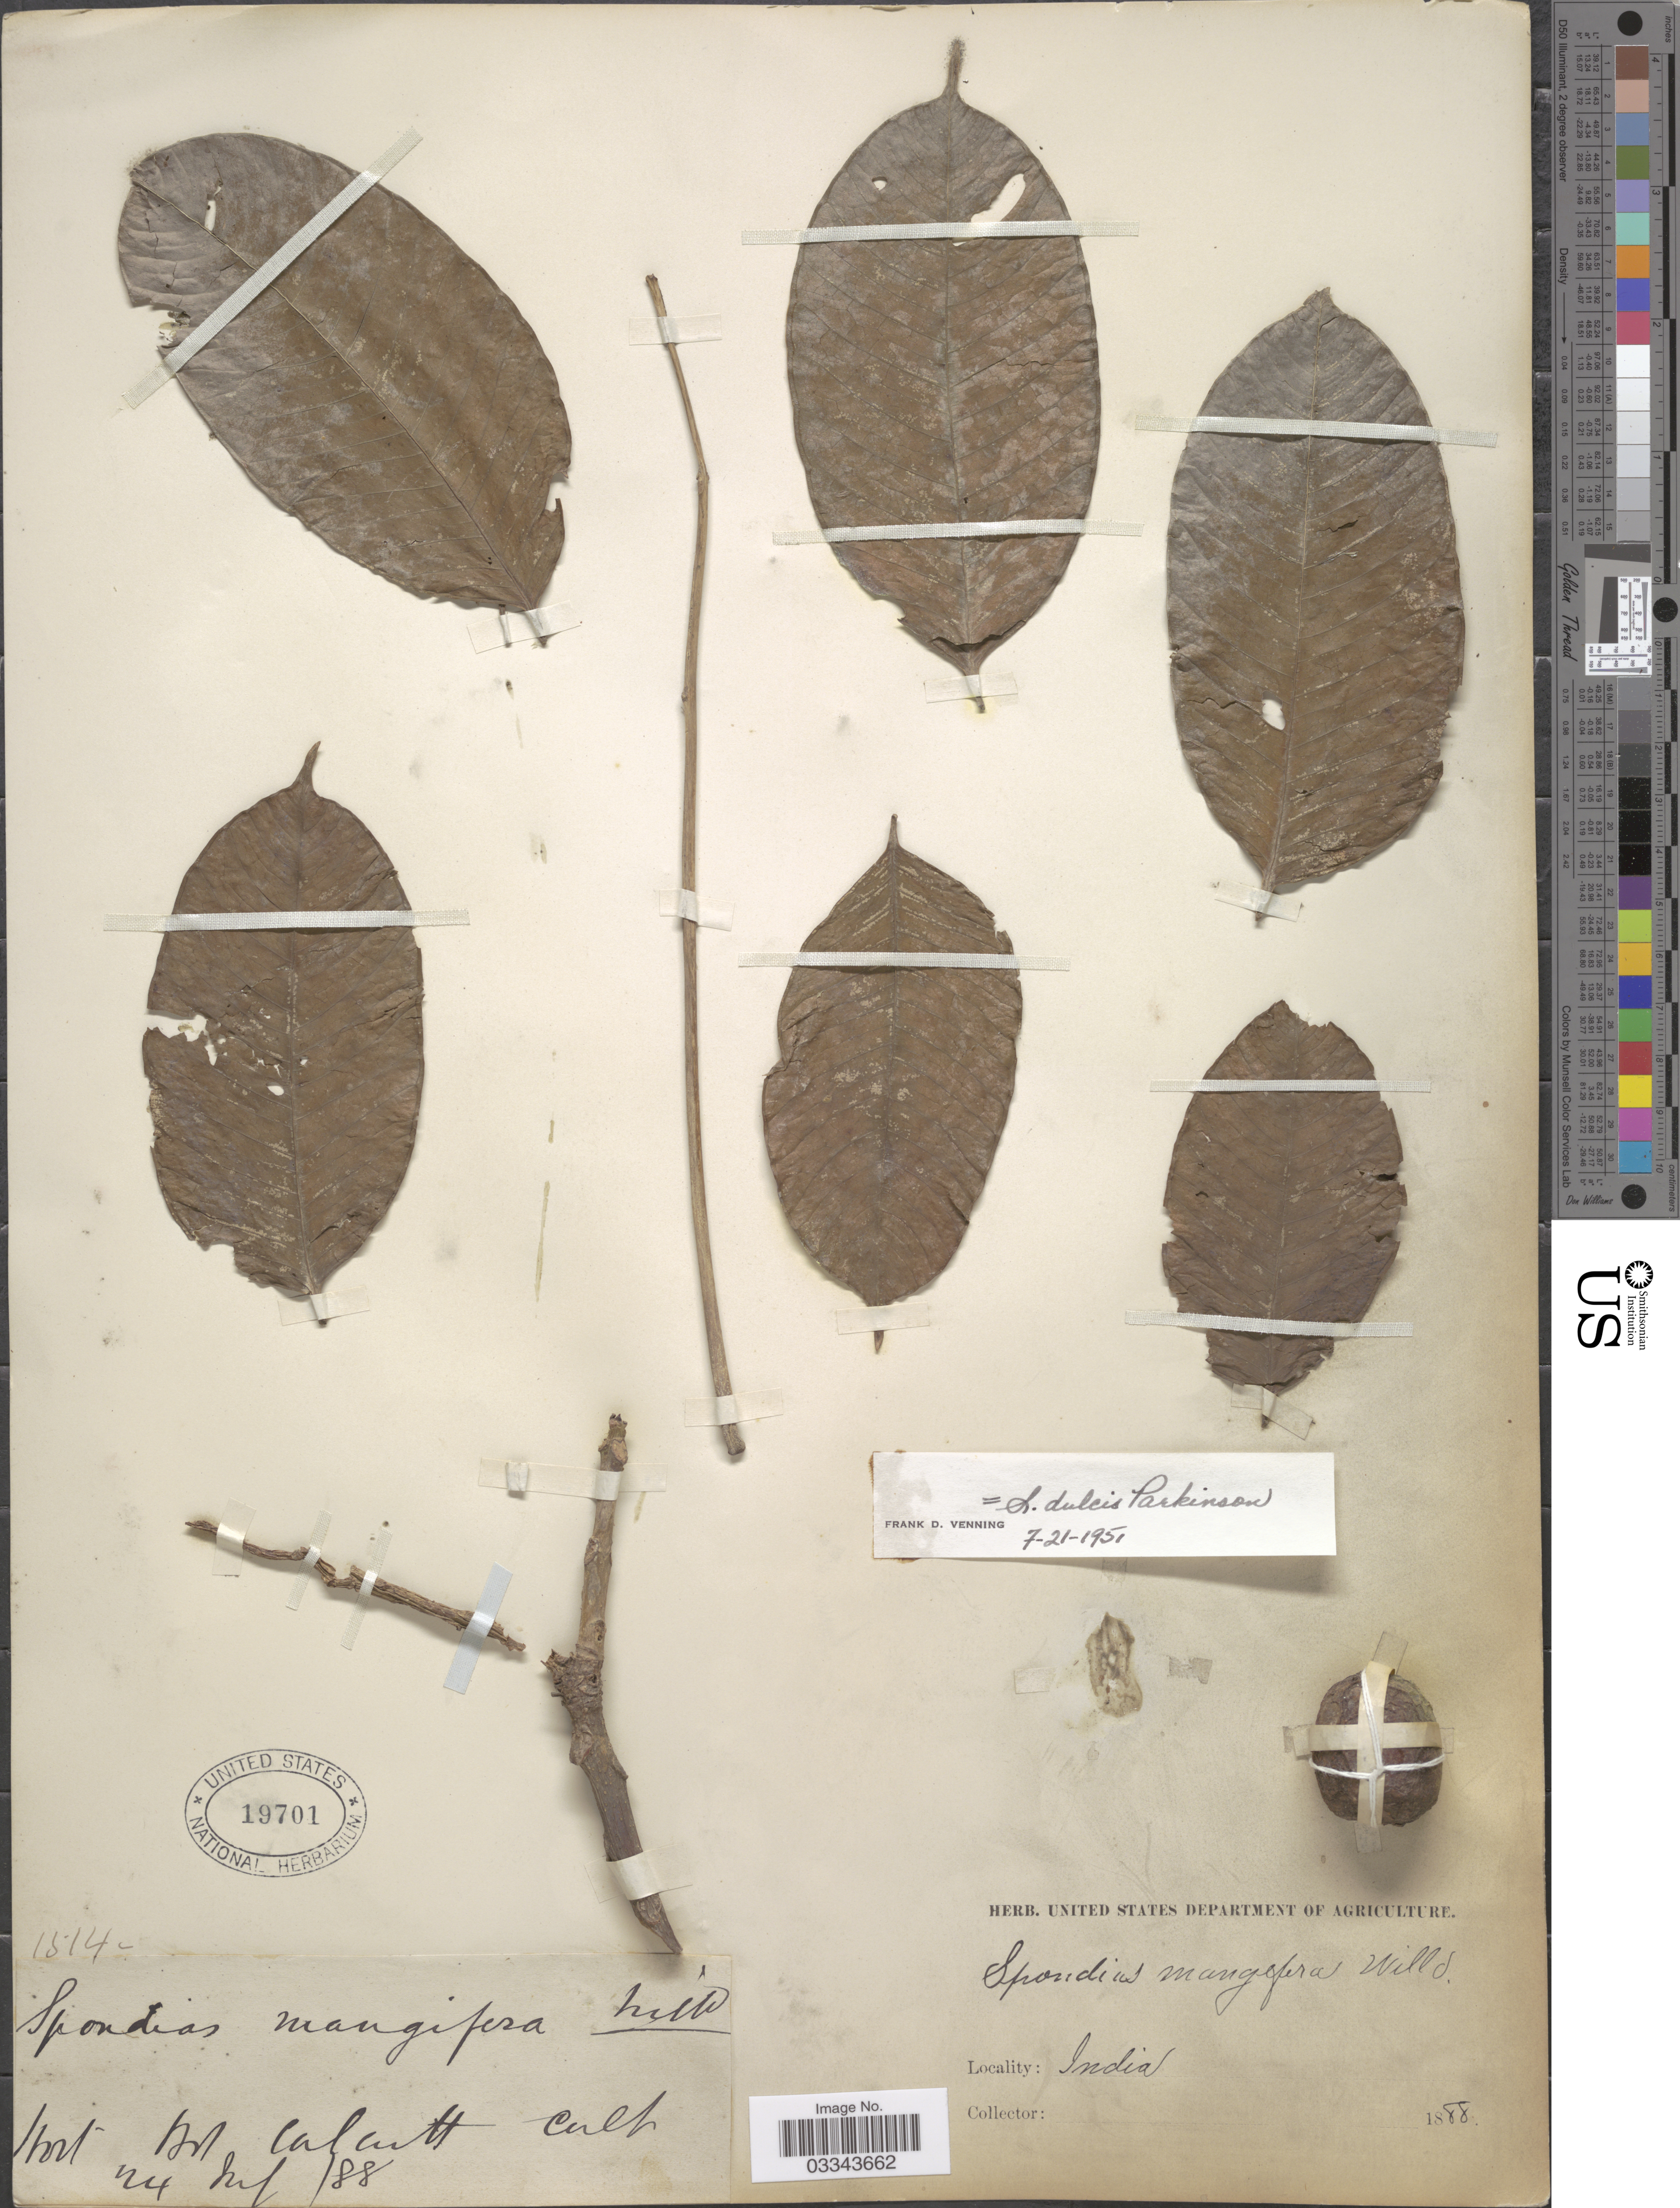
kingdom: Plantae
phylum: Tracheophyta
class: Magnoliopsida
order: Sapindales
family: Anacardiaceae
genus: Spondias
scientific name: Spondias pinnata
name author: (L. f.) Kurz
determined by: Mitchell, John D.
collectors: ex herb. U. S. Department of Agriculture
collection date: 1888-07-24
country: India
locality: Hort. Bot. Calcutt.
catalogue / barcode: US 19701